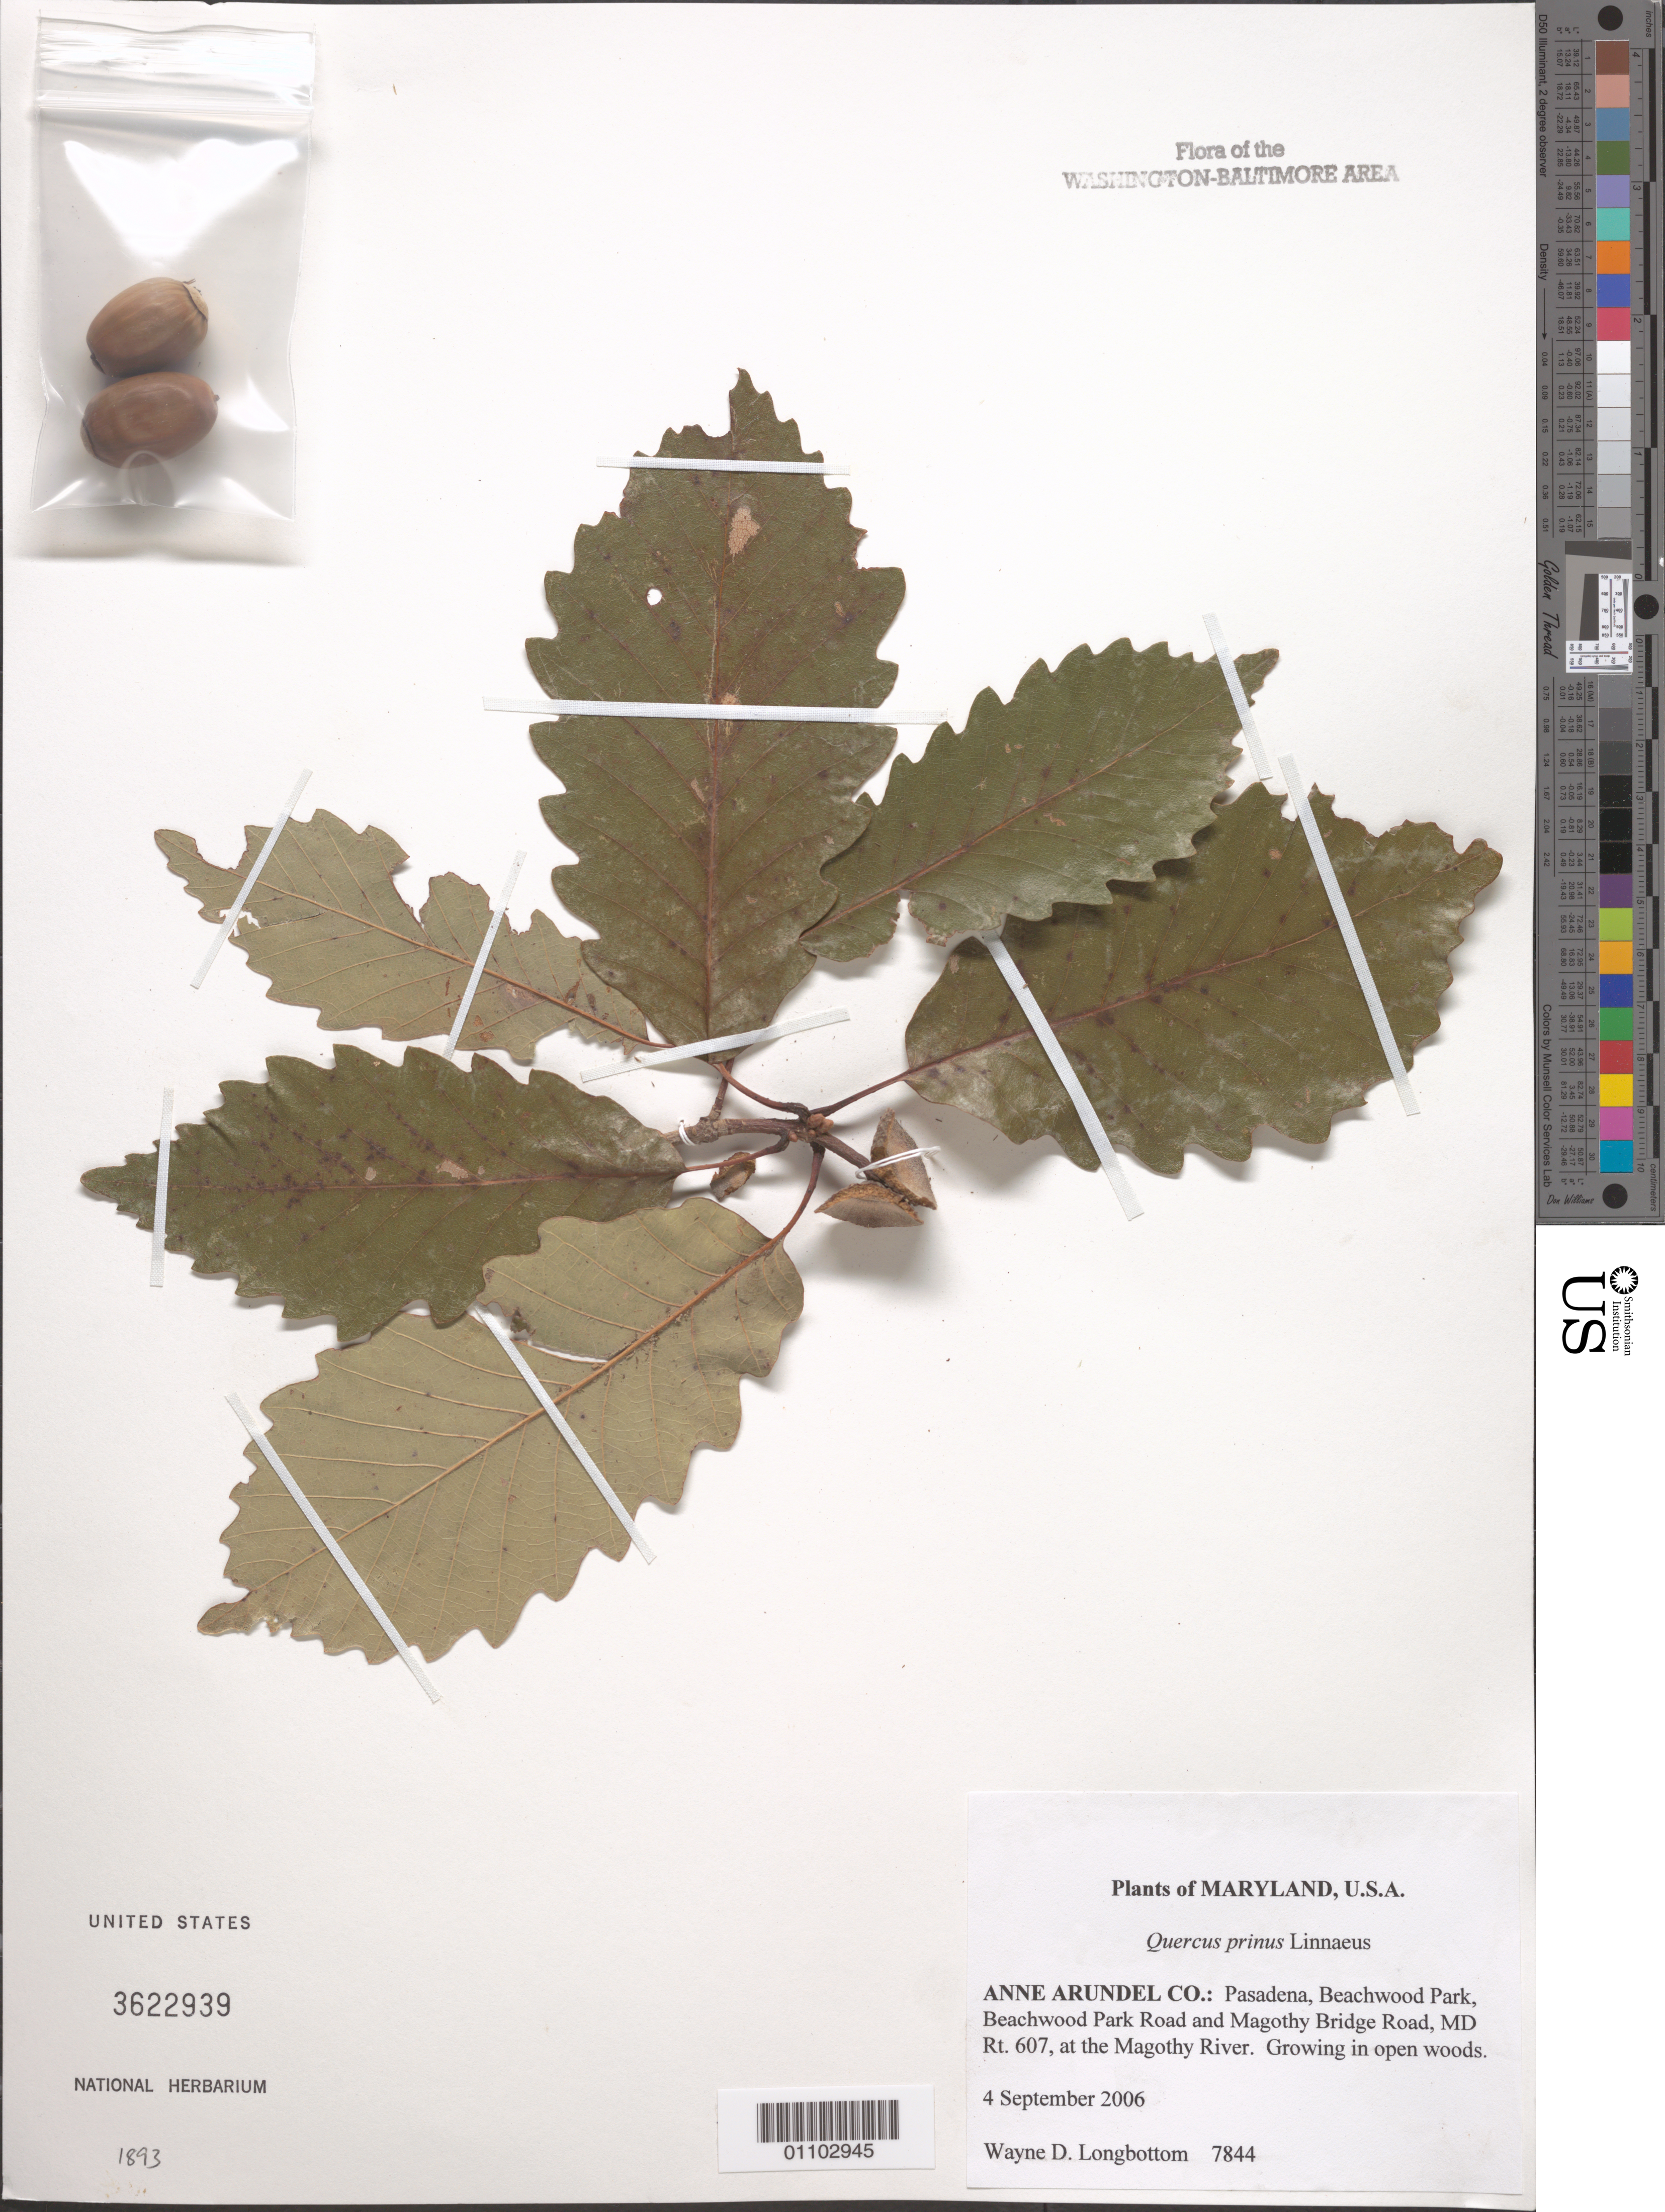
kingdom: Plantae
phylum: Tracheophyta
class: Magnoliopsida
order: Fagales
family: Fagaceae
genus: Quercus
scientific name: Quercus prinus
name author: L.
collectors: W. D. Longbottom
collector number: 7844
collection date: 2006-09-04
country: United States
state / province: Maryland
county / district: Anne Arundel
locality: Pasadena, Beachwood Park, Beachwood Park Road and Magothy Bridge Road, MD Rt. 607, at the Magothy River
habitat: Growing in open woods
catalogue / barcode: US 3622939